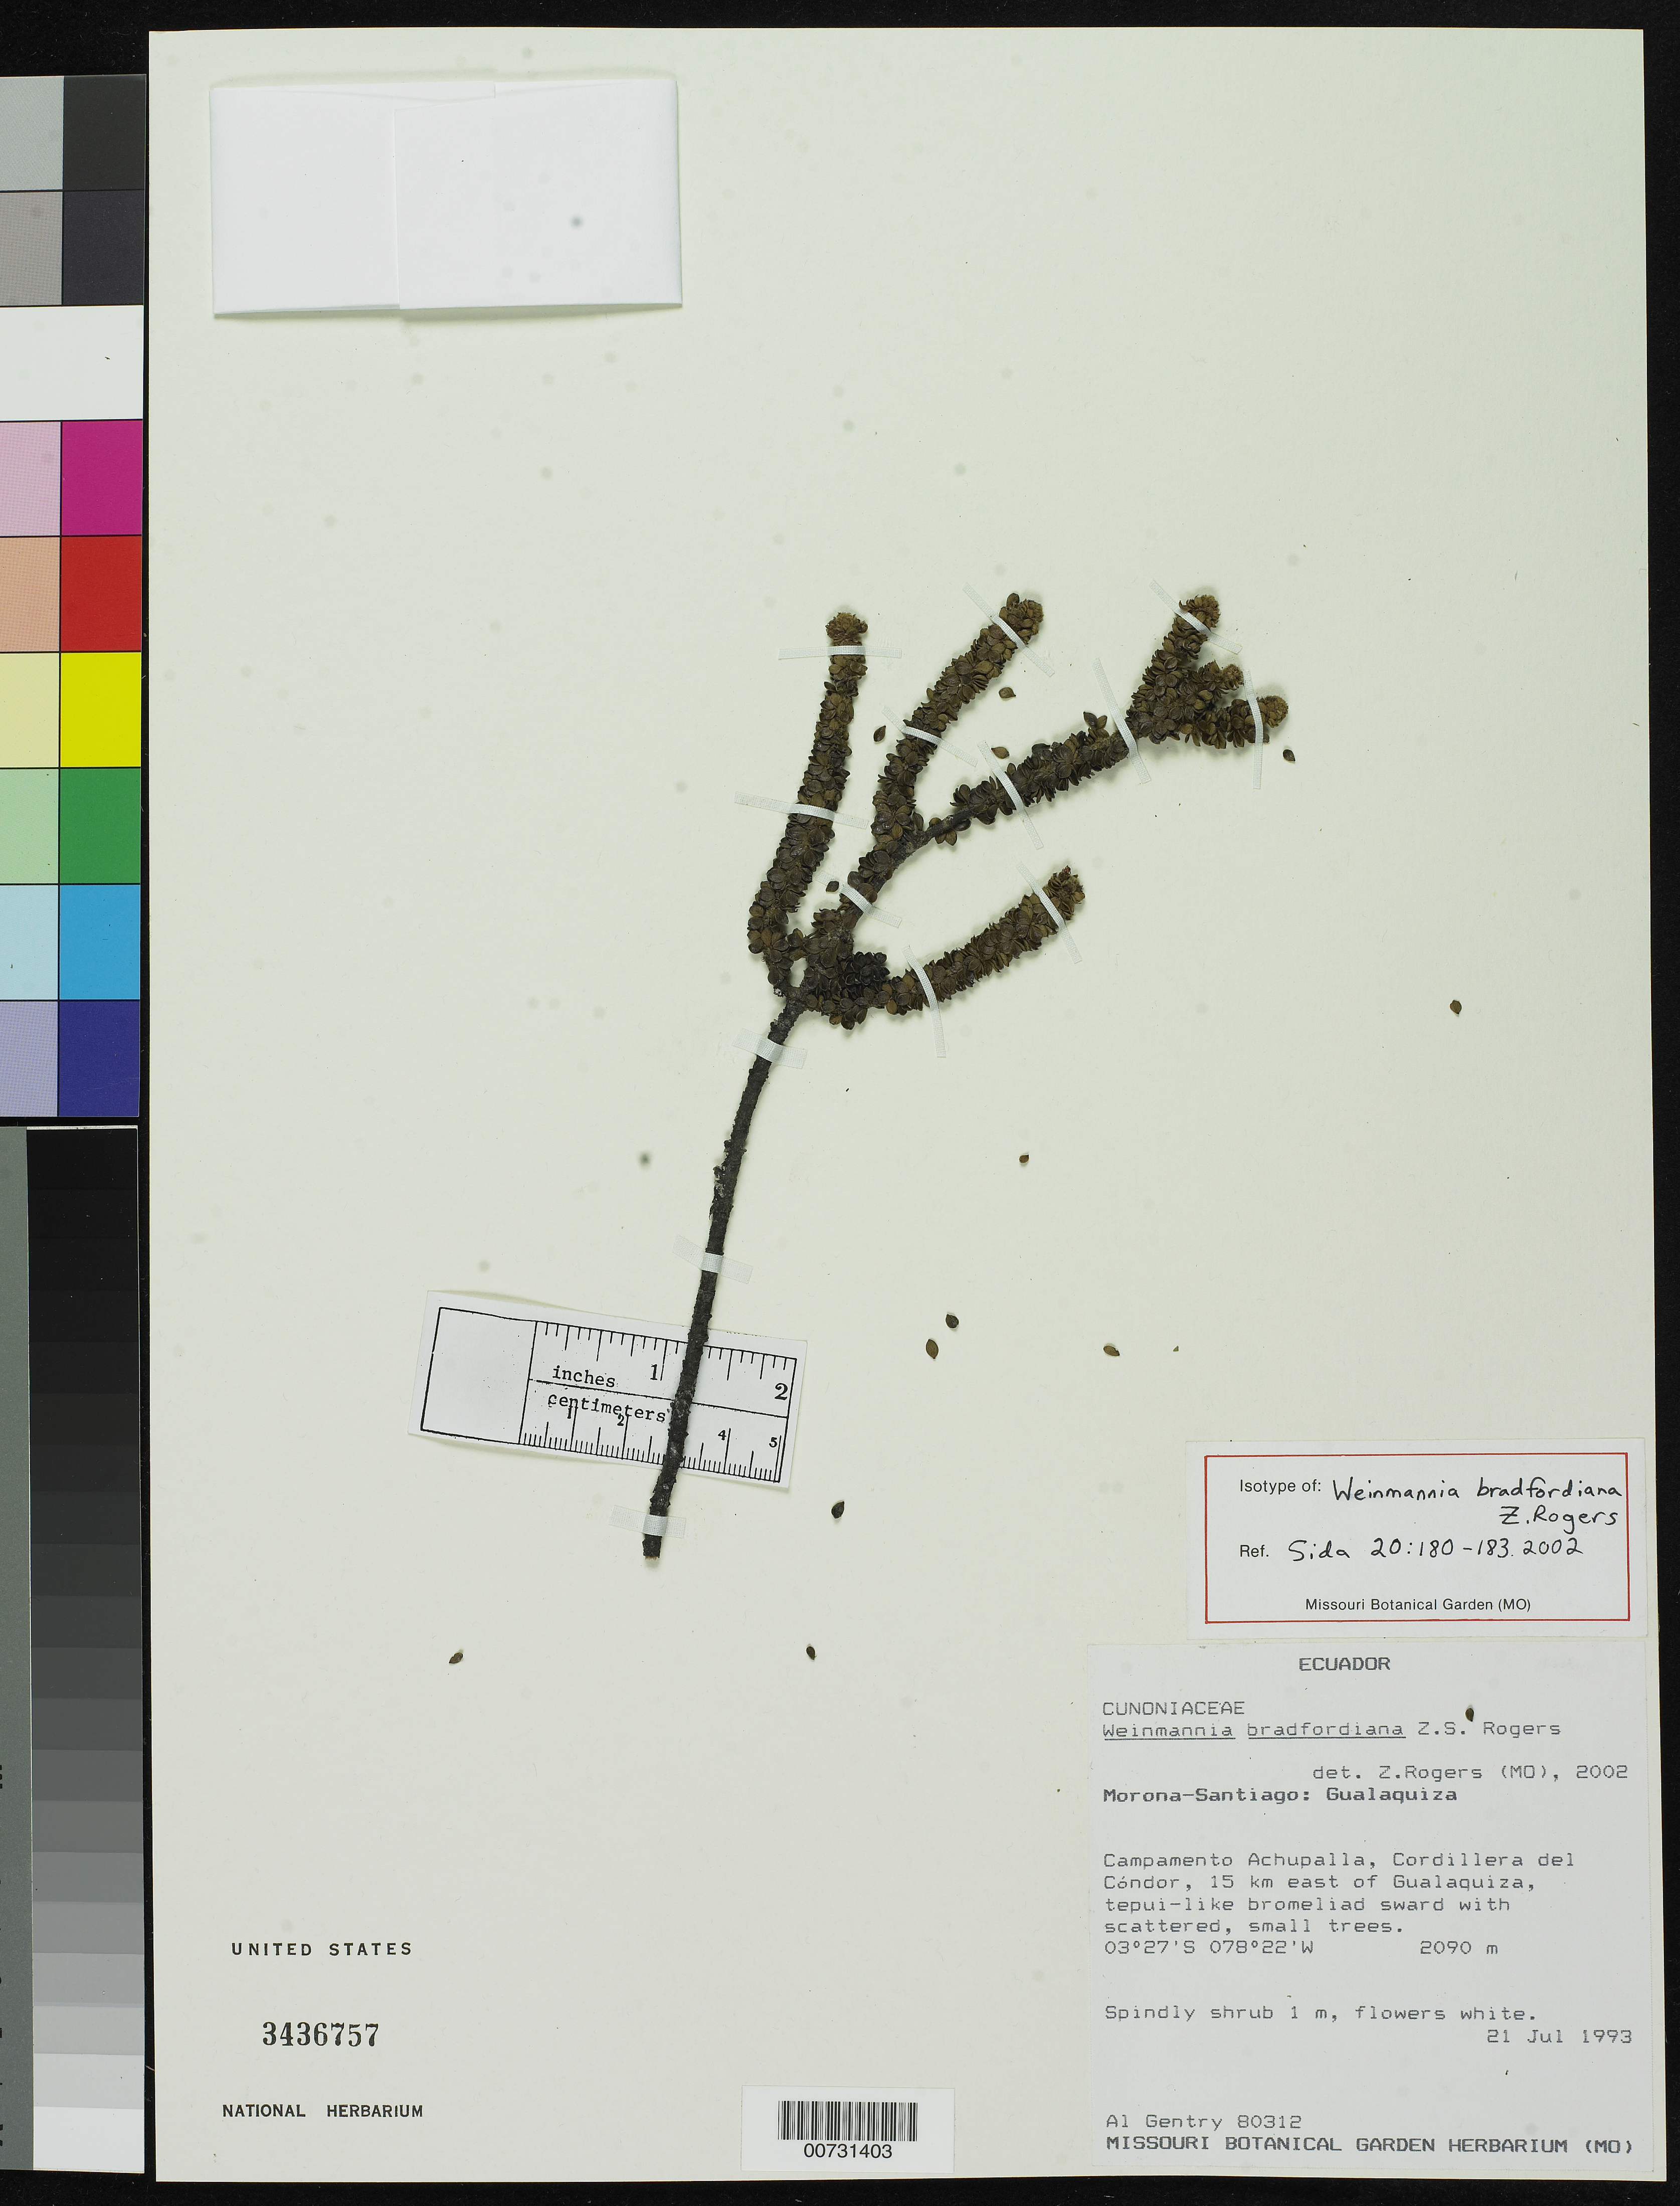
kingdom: Plantae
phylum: Tracheophyta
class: Magnoliopsida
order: Oxalidales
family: Cunoniaceae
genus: Weinmannia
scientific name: Weinmannia bradfordiana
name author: Z.S. Rogers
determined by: Rogers, Z. S.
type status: Isotype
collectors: A. H. Gentry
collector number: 80312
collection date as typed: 21 Jul 1993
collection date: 1993-07-21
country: Ecuador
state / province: Morona-Santiago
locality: Morona-Santiago: Gualaquiza. Campamento Achupalla, Cordillera del Cóndor, 15 km east of Gualaquiza.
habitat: Tepui-like bromeliad sward witih scattered, small trees.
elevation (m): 2090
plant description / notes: Holotype at QCNE.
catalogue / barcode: US 3436757